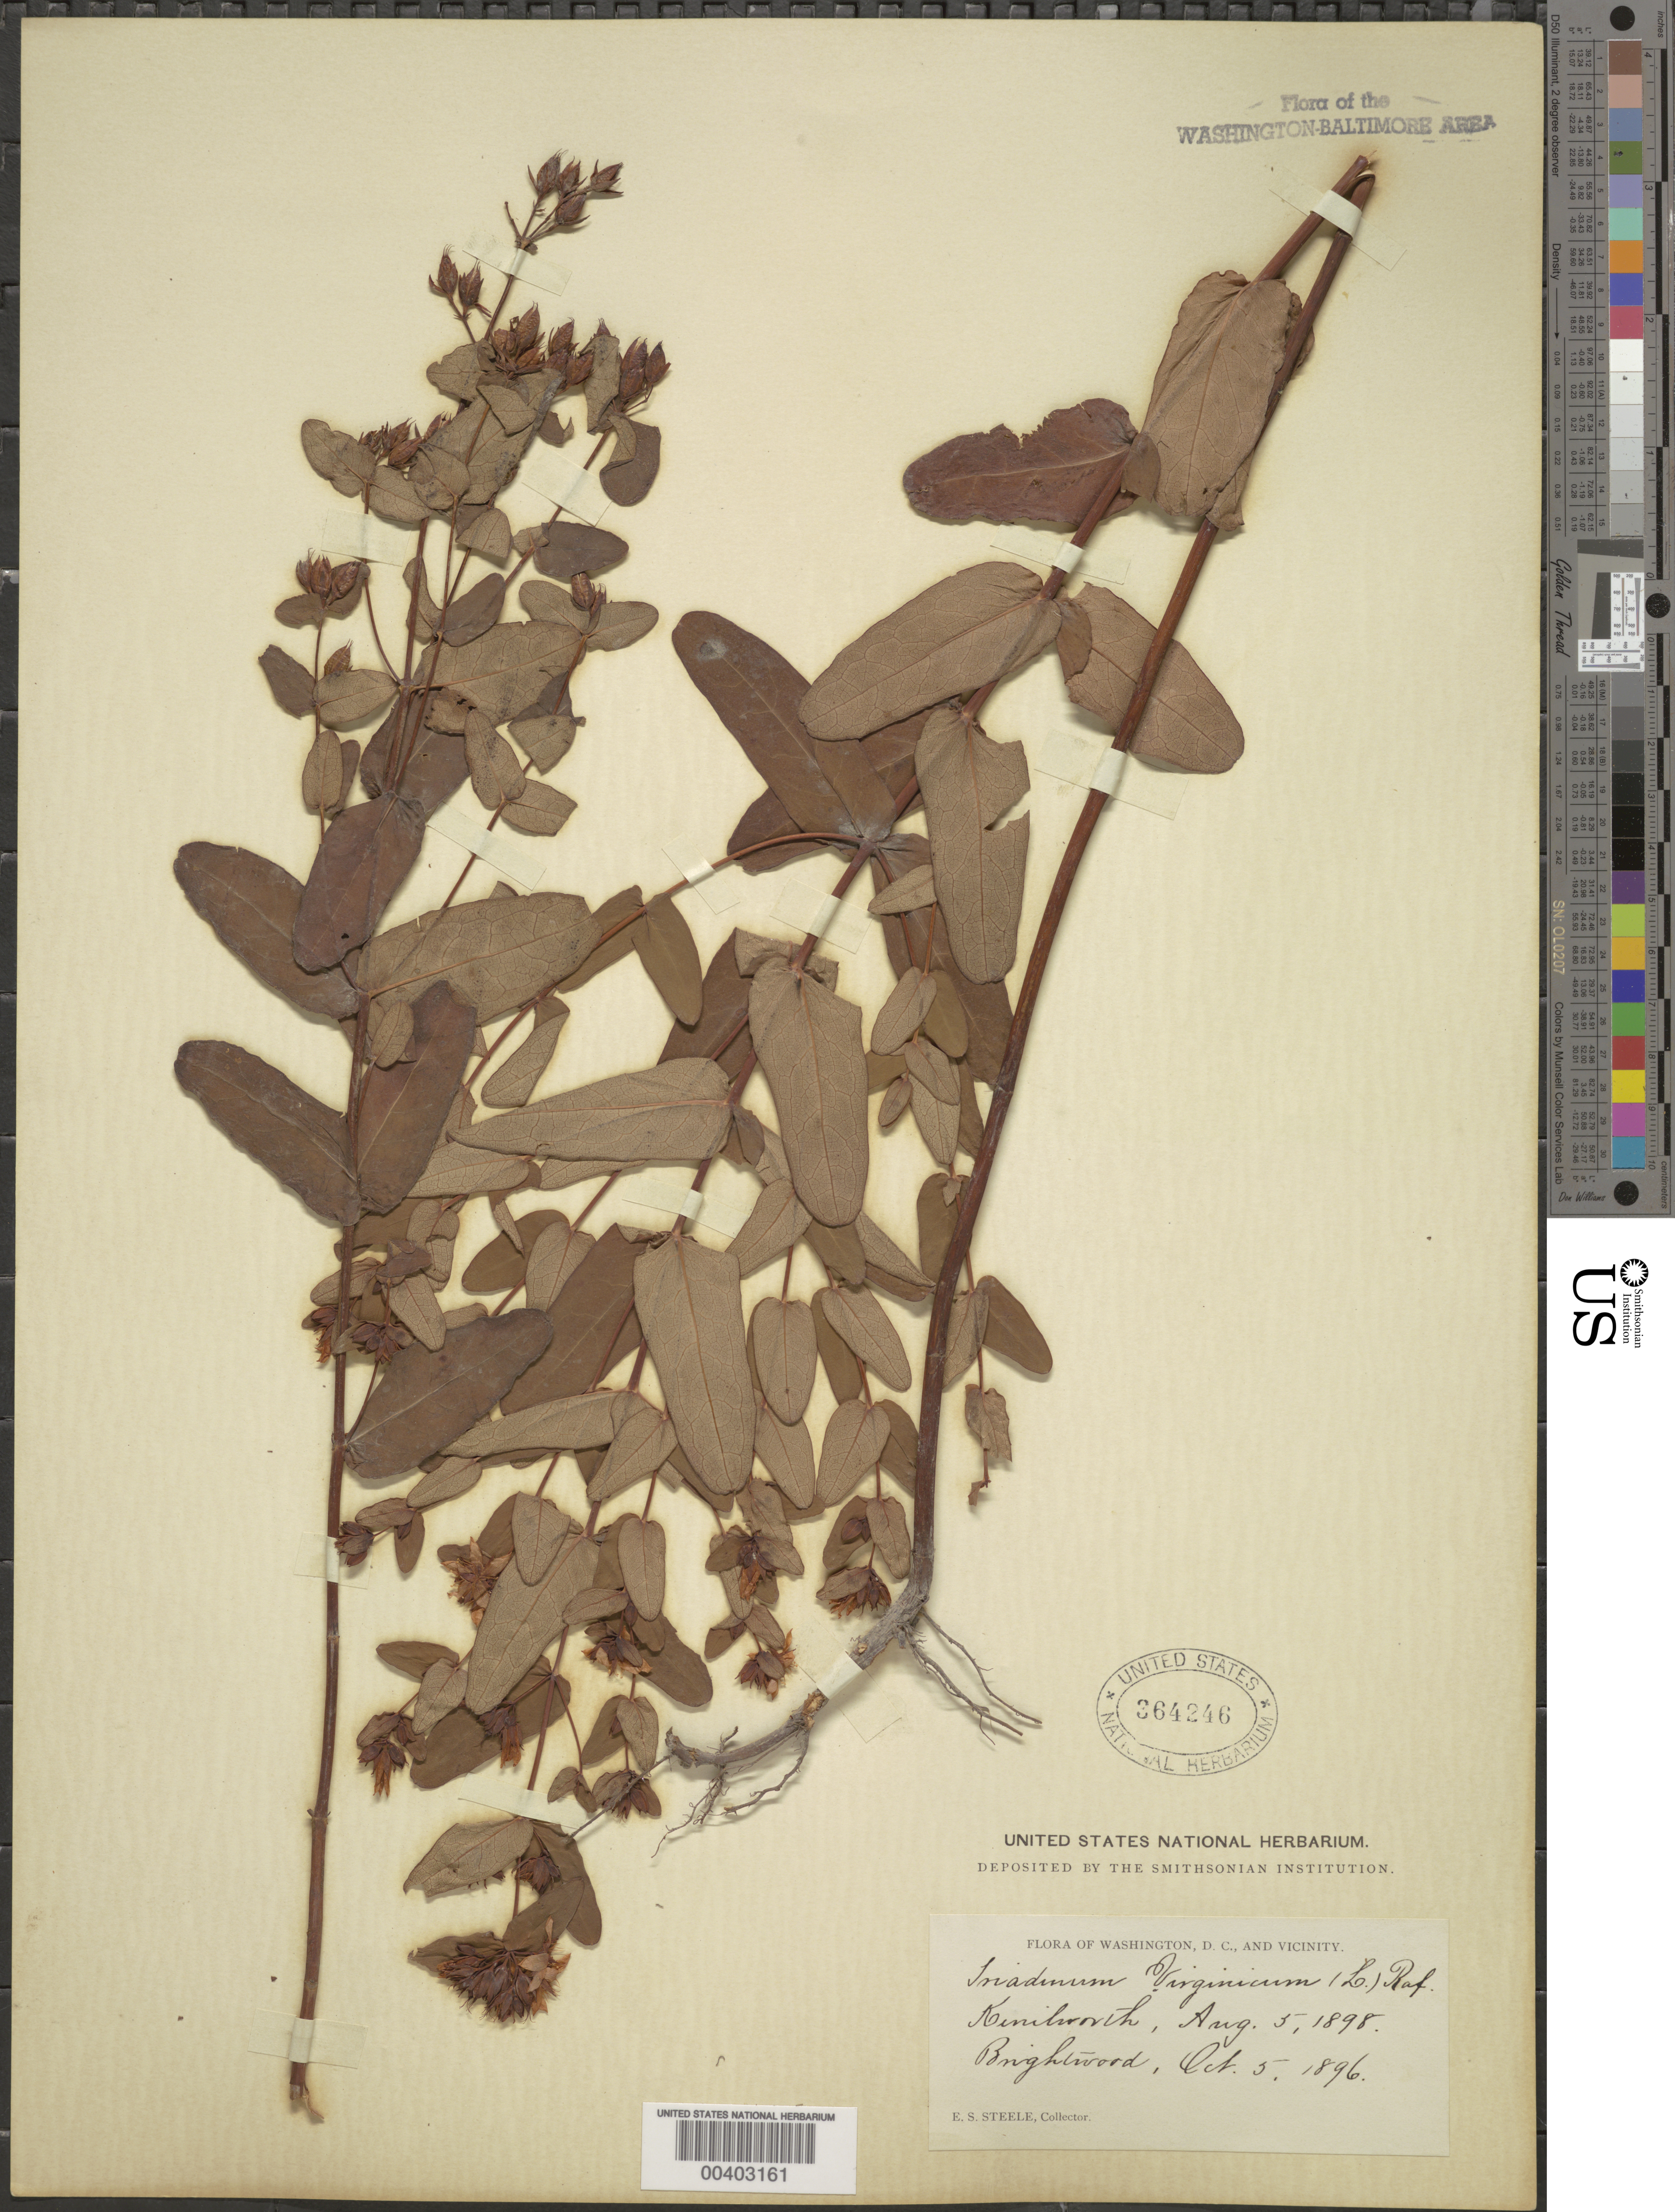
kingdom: Plantae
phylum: Tracheophyta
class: Magnoliopsida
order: Malpighiales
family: Hypericaceae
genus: Triadenum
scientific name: Triadenum virginicum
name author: (L.) Raf.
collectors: E. Steele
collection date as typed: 05 Oct 1896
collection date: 1896-10-05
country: United States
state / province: District of Columbia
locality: Kenilworth and Brightwood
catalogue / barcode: US 364246